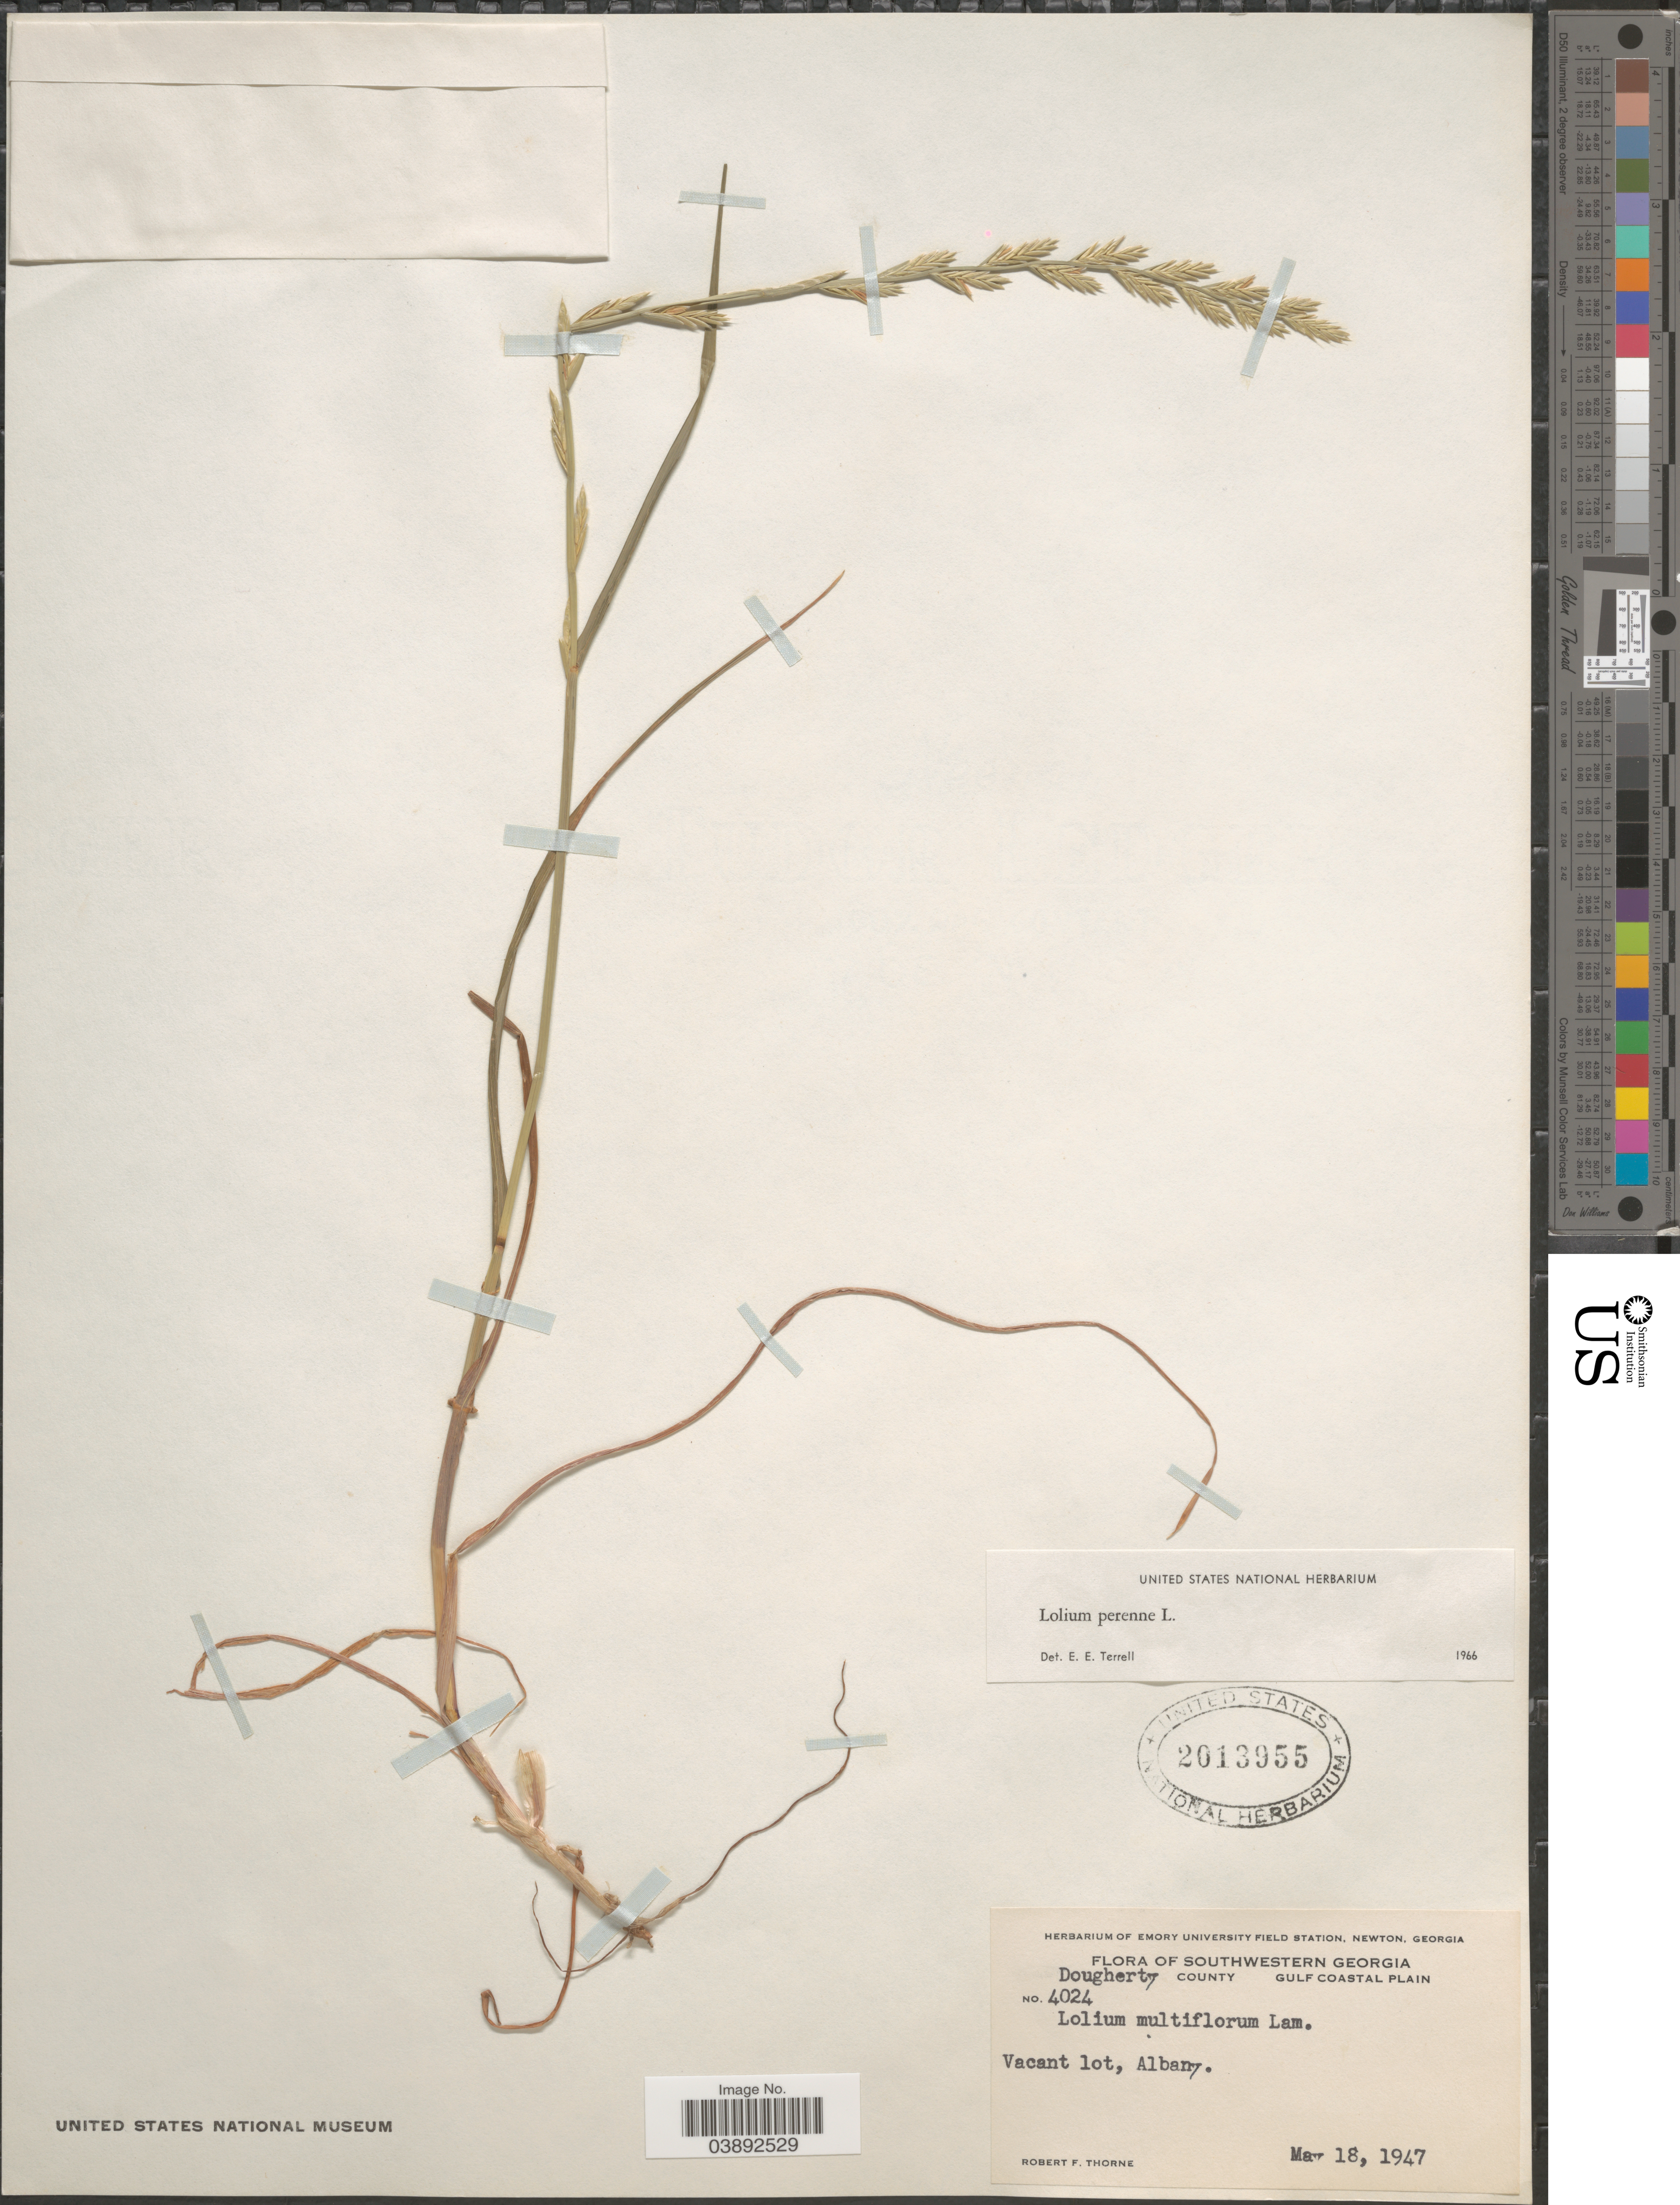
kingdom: Plantae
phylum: Tracheophyta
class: Liliopsida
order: Poales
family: Poaceae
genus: Lolium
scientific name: Lolium perenne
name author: L.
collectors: R. F. Thorne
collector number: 4024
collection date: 1947-05-18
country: United States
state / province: Georgia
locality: Southwestern Georgia. Dougherty County Gulf Coastal Plain. Vacant lot, Albany.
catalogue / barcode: US 2013955